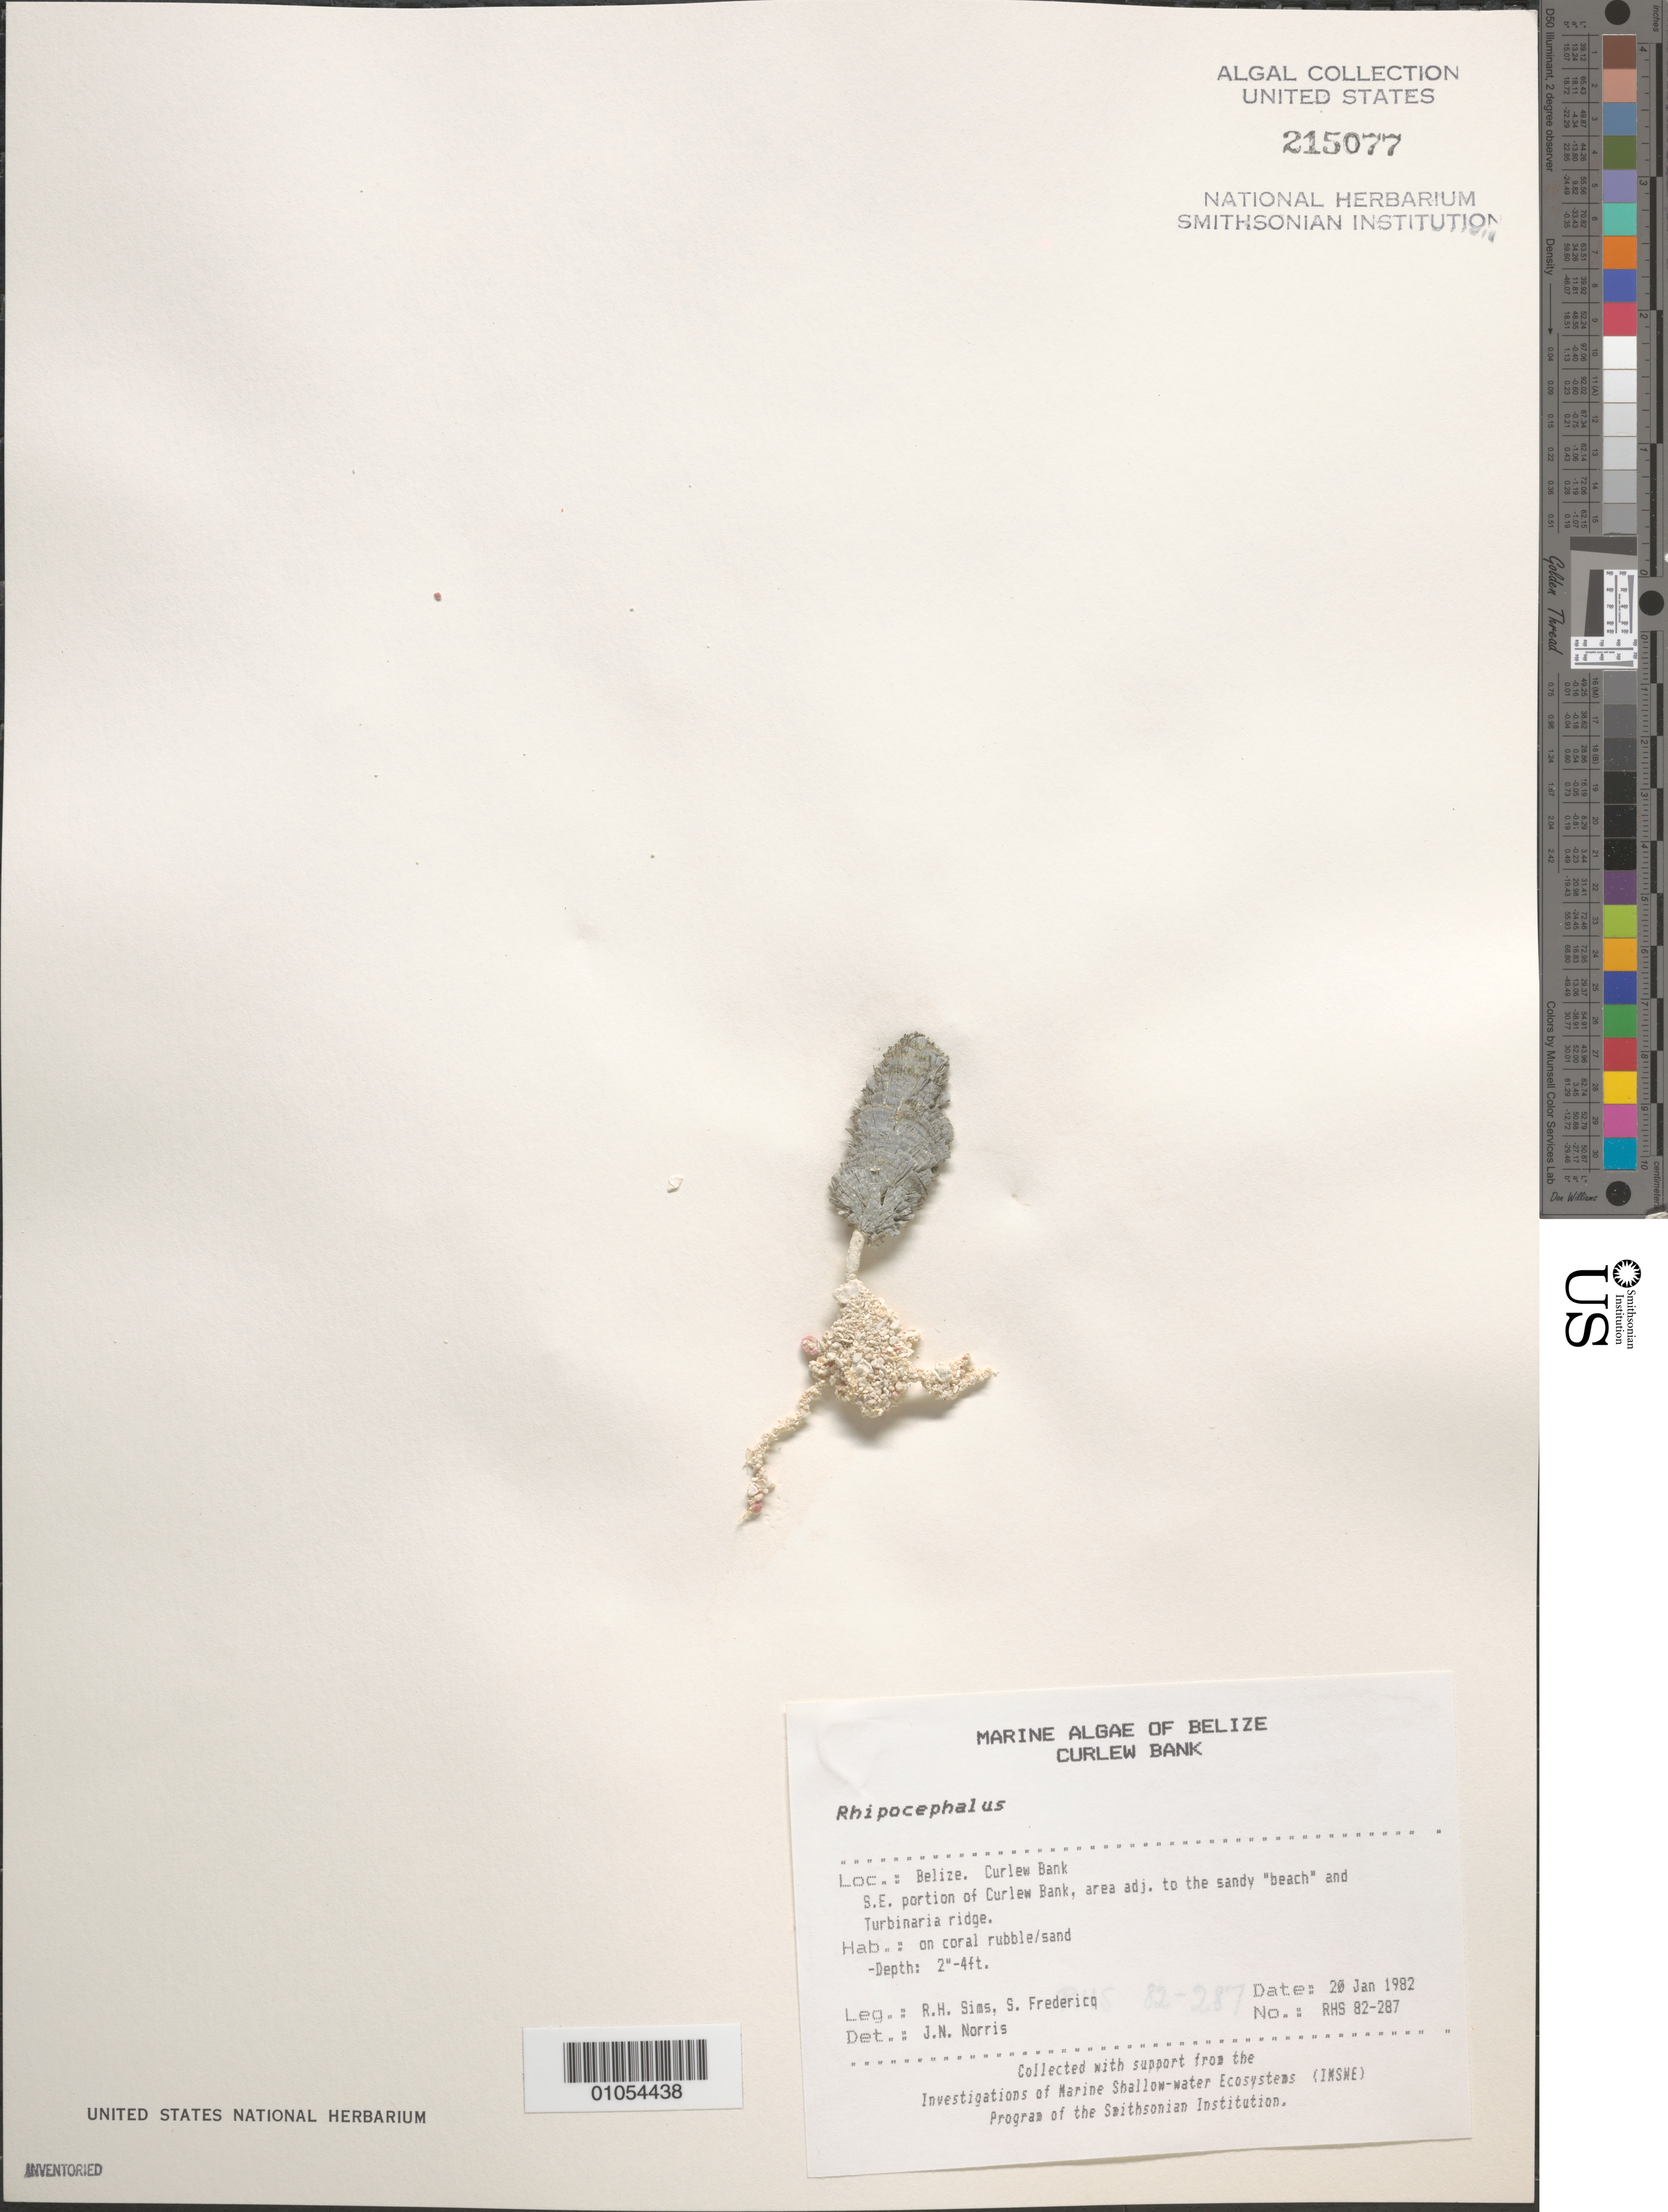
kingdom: Plantae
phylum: Chlorophyta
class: Ulvophyceae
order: Bryopsidales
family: Udoteaceae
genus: Rhipocephalus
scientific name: Rhipocephalus sp.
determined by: Norris, James N.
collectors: R. H. Sims & S. Fredericq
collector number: RHS 82-287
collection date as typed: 20 Jan 1982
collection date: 1982-01-20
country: Belize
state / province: Stann Creek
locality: Curlew Bank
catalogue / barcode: US 215077